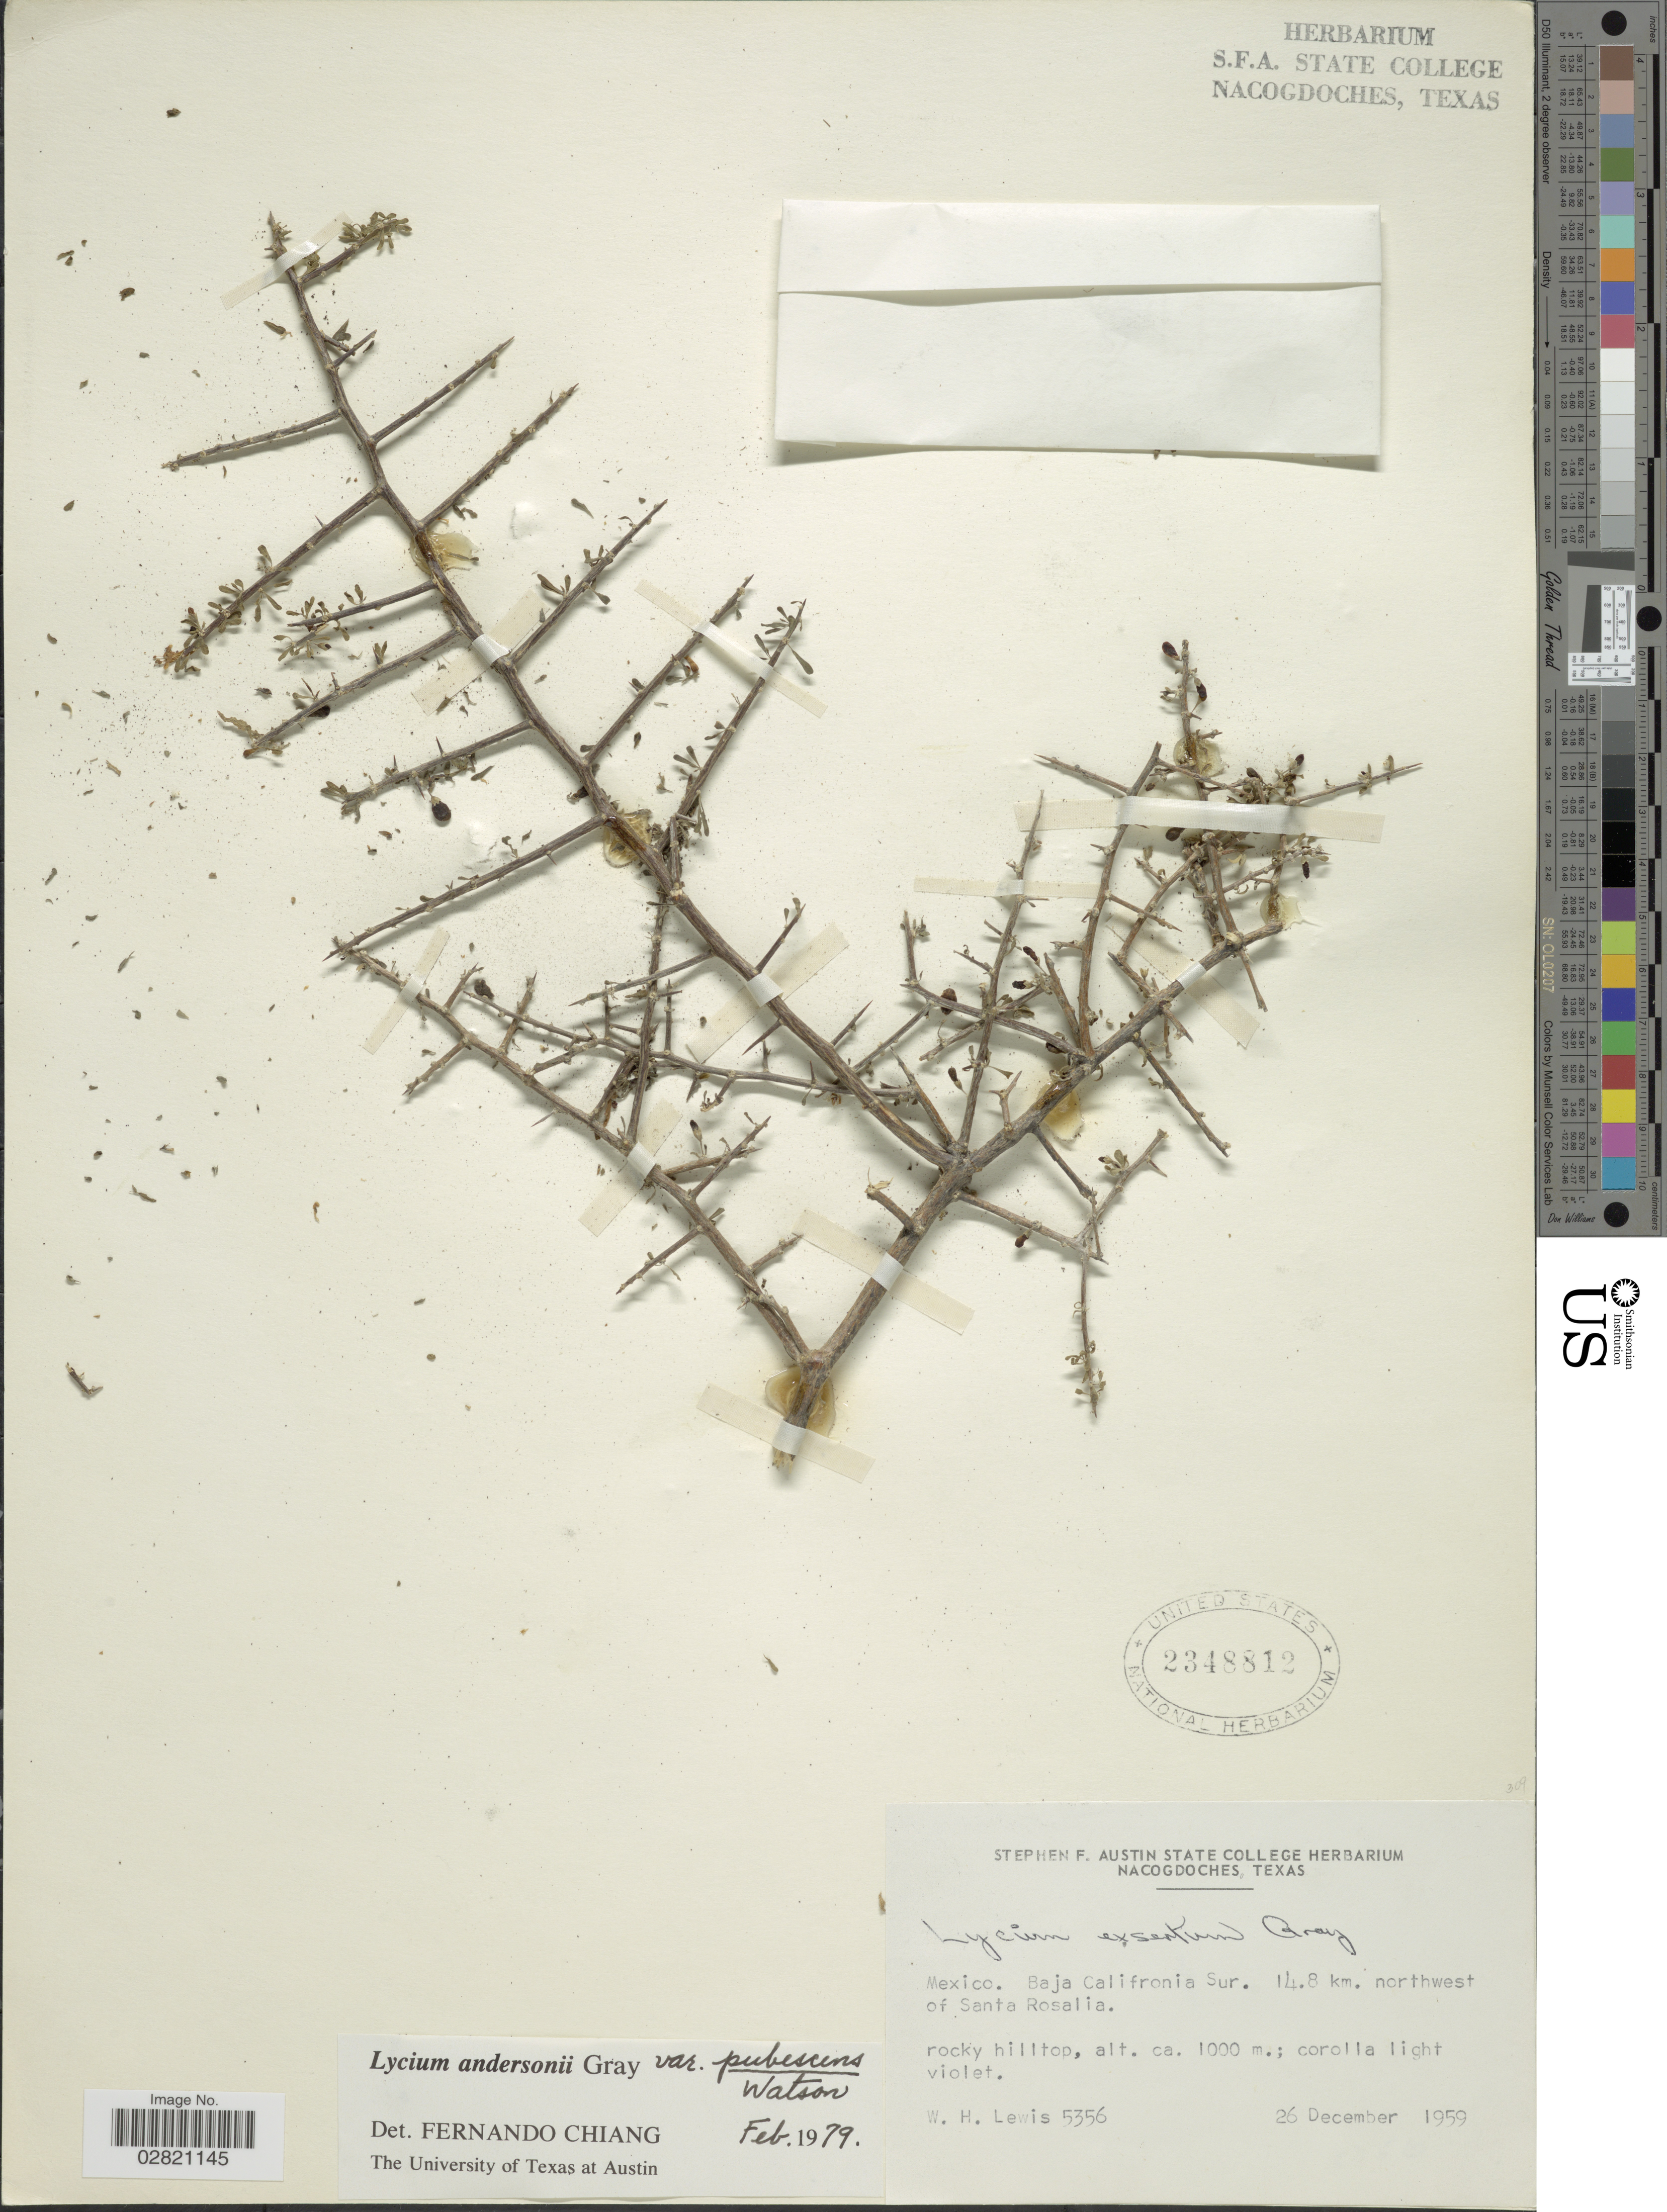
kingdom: Plantae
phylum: Tracheophyta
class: Magnoliopsida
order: Solanales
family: Solanaceae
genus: Lycium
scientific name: Lycium andersonii var. pubescens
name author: S. Watson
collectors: W. H. Lewis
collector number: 5356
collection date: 1959-12-26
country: Mexico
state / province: Baja California Sur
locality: Mexico. Baja California Sur. 14.8 km. northwest of Santa Rosalia.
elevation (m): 1000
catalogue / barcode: US 2348812